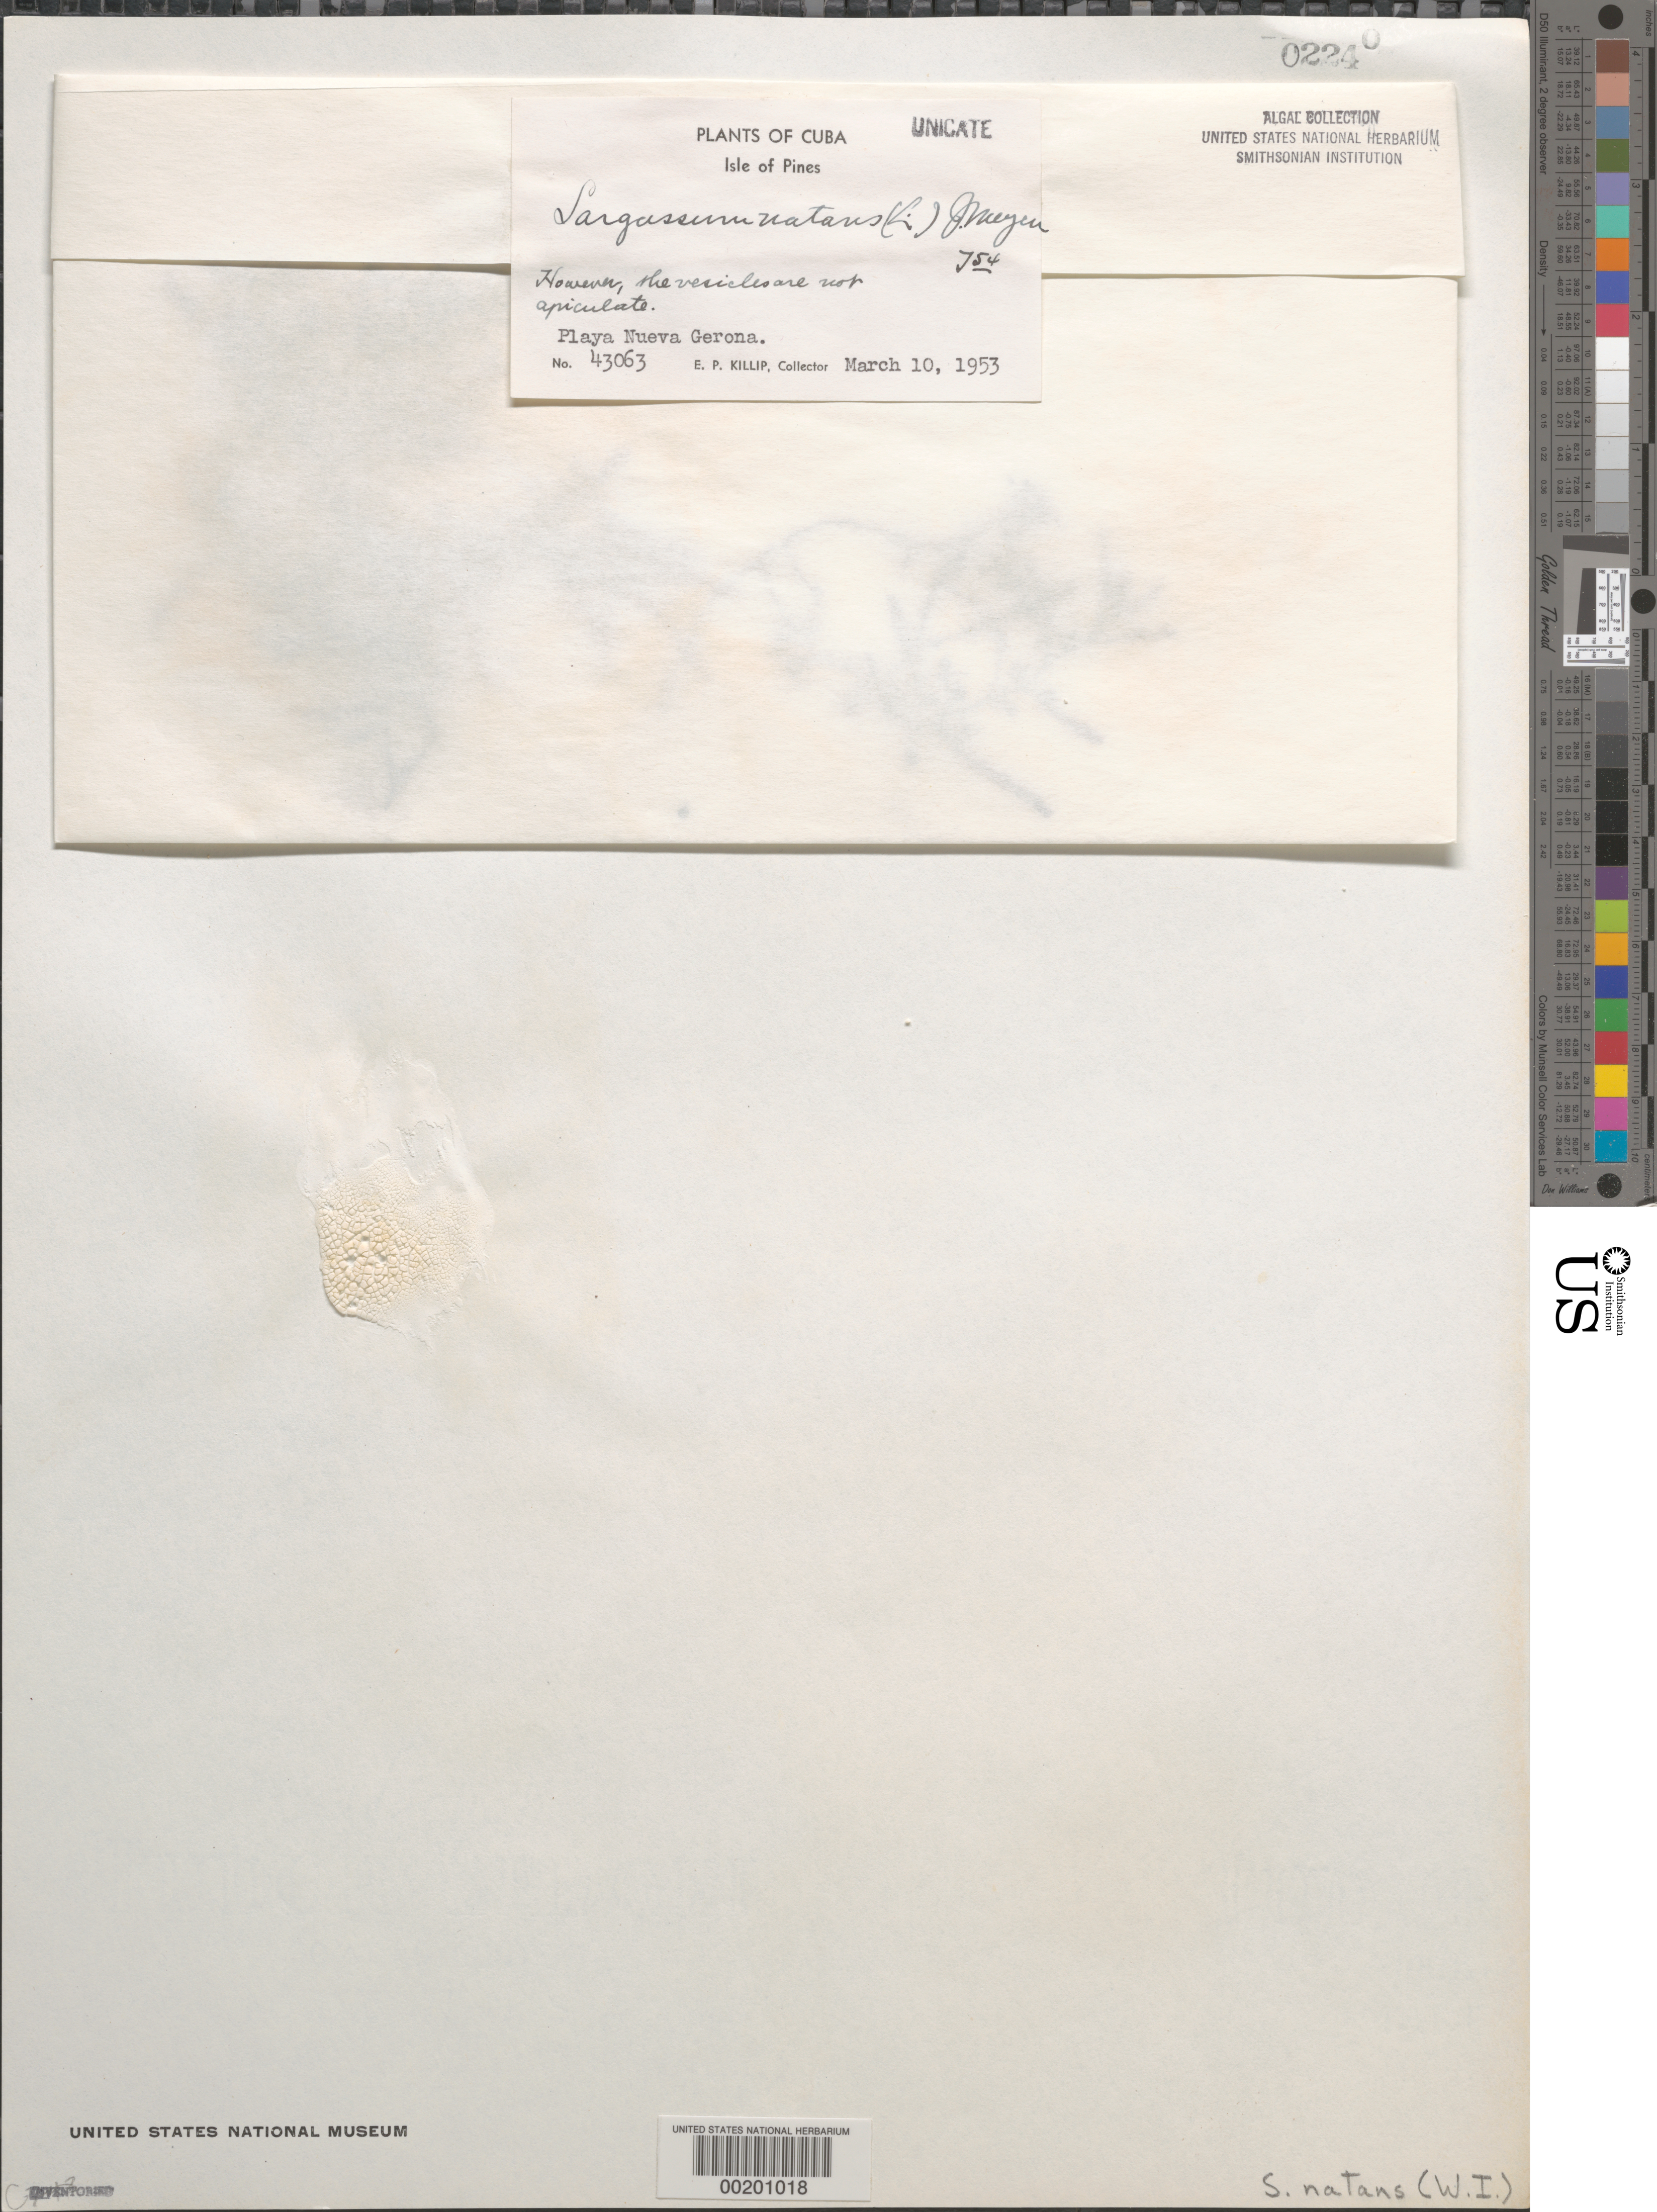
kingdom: Chromista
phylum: Ochrophyta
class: Phaeophyceae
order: Fucales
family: Sargassaceae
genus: Sargassum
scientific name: Sargassum natans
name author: (L.) Gaillon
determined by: Taylor, William R.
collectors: E. P. Killip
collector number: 43063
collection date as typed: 10 Mar 1953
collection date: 1953-03-10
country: Cuba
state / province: Isla de La Juventud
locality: Playa nueva gerona, isle of youth (isle of pines)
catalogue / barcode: US 2240